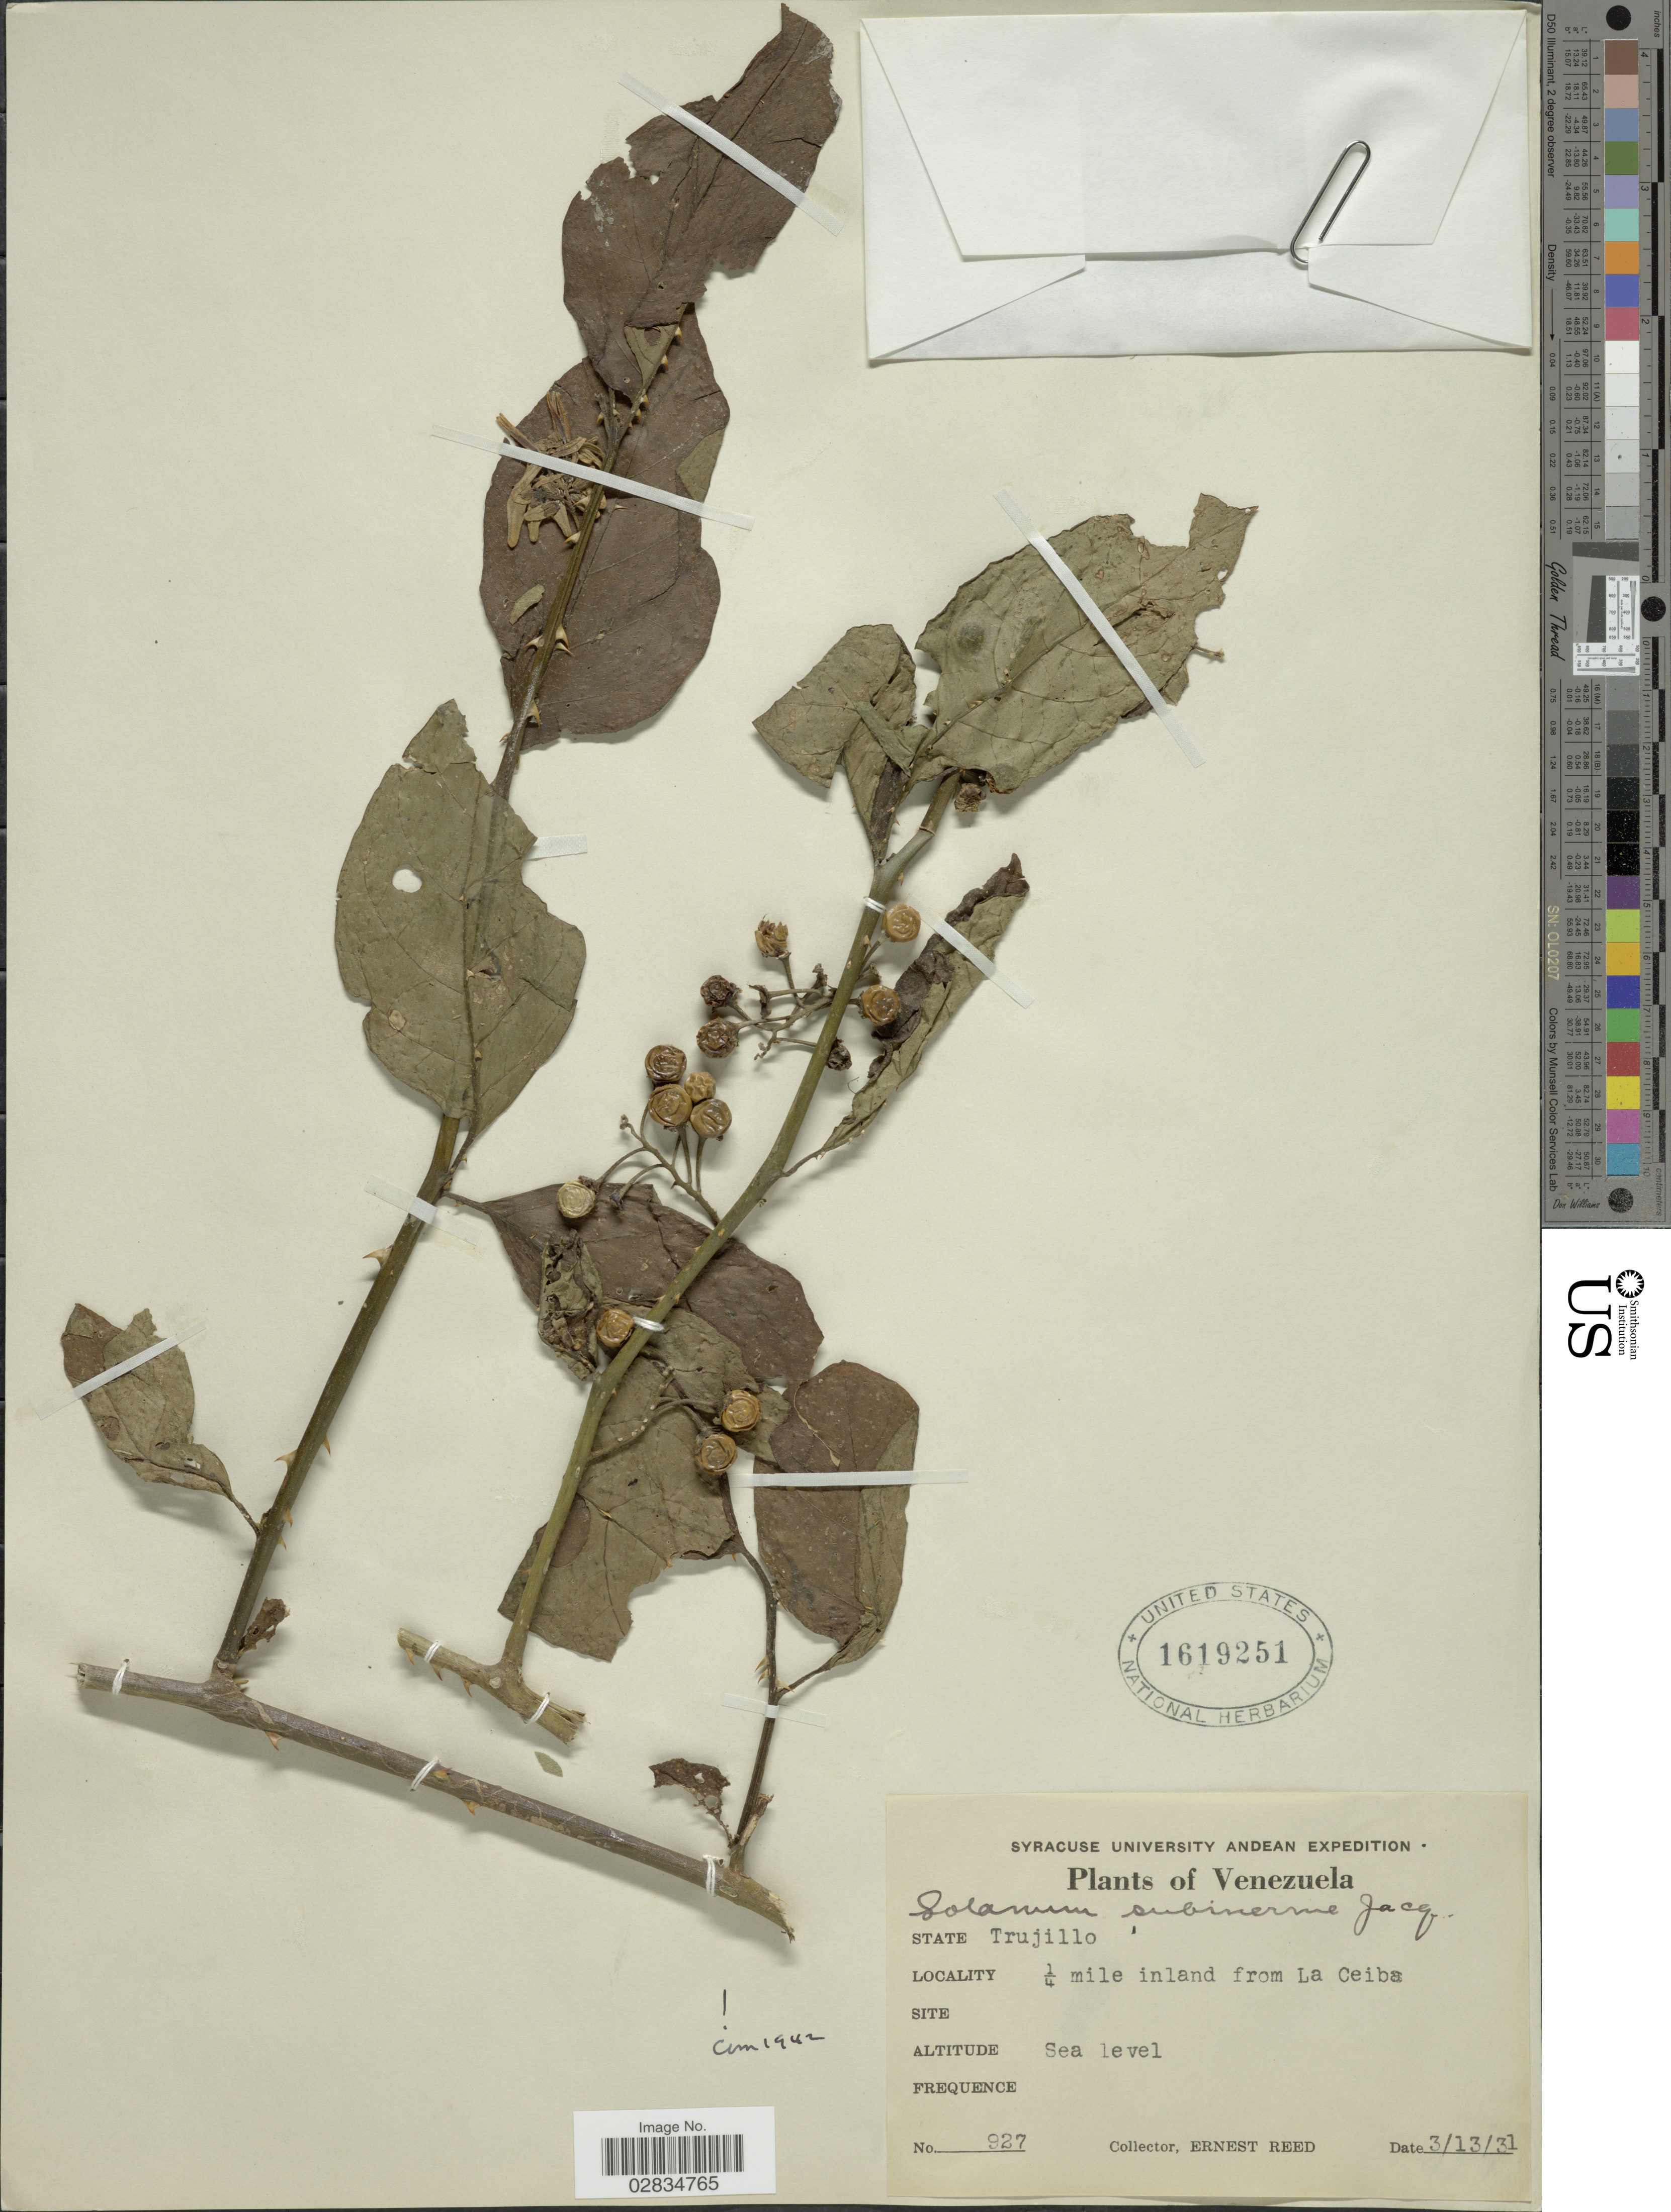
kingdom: Plantae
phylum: Tracheophyta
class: Magnoliopsida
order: Solanales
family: Solanaceae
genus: Solanum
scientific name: Solanum subinerme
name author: Jacq.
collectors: E. Reed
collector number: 927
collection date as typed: Transcribed d/m/y: 13/3/31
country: Venezuela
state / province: Trujillo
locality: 1/4 mile inland from La Ceiba.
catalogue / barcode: US 1619251